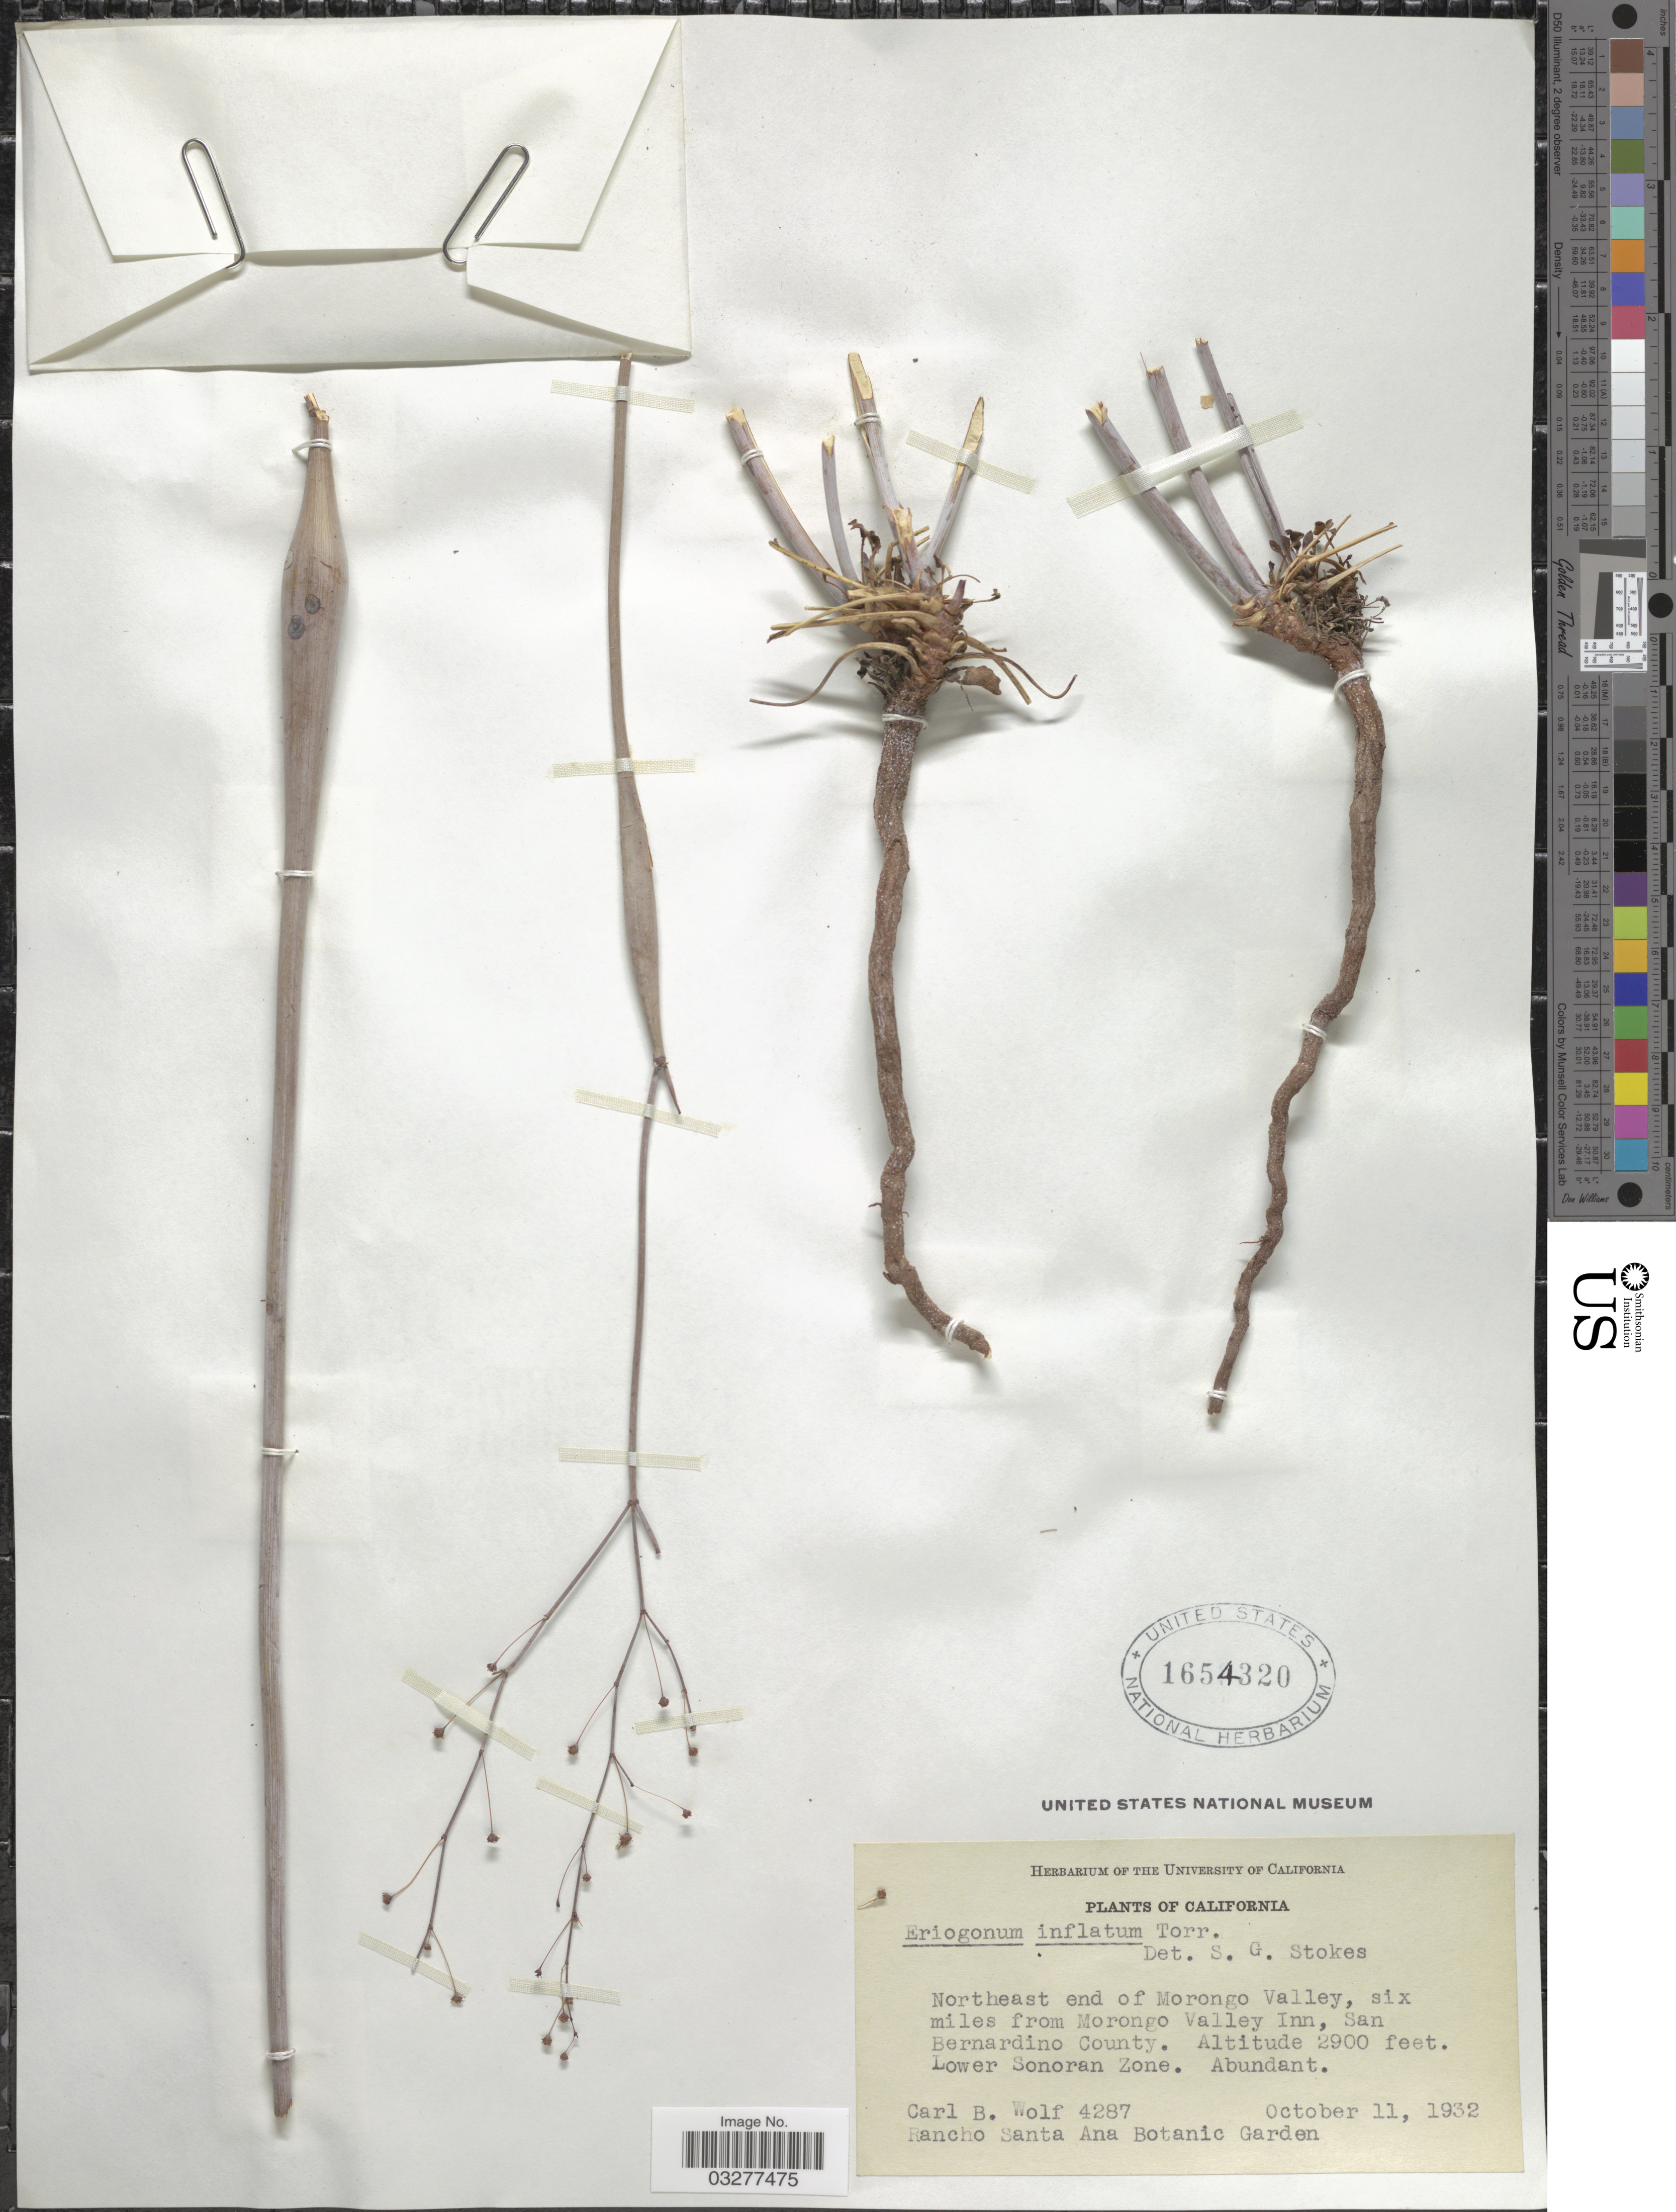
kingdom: Plantae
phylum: Tracheophyta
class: Magnoliopsida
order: Caryophyllales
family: Polygonaceae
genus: Eriogonum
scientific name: Eriogonum inflatum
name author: Torr. & Frém.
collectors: C. B. Wolf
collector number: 4287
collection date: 1932-10-11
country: United States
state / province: California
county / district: San Bernardino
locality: Northeast end of Morongo Valley, six miles from Morongo Valley Inn, San Bernardino County.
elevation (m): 884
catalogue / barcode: US 1654320